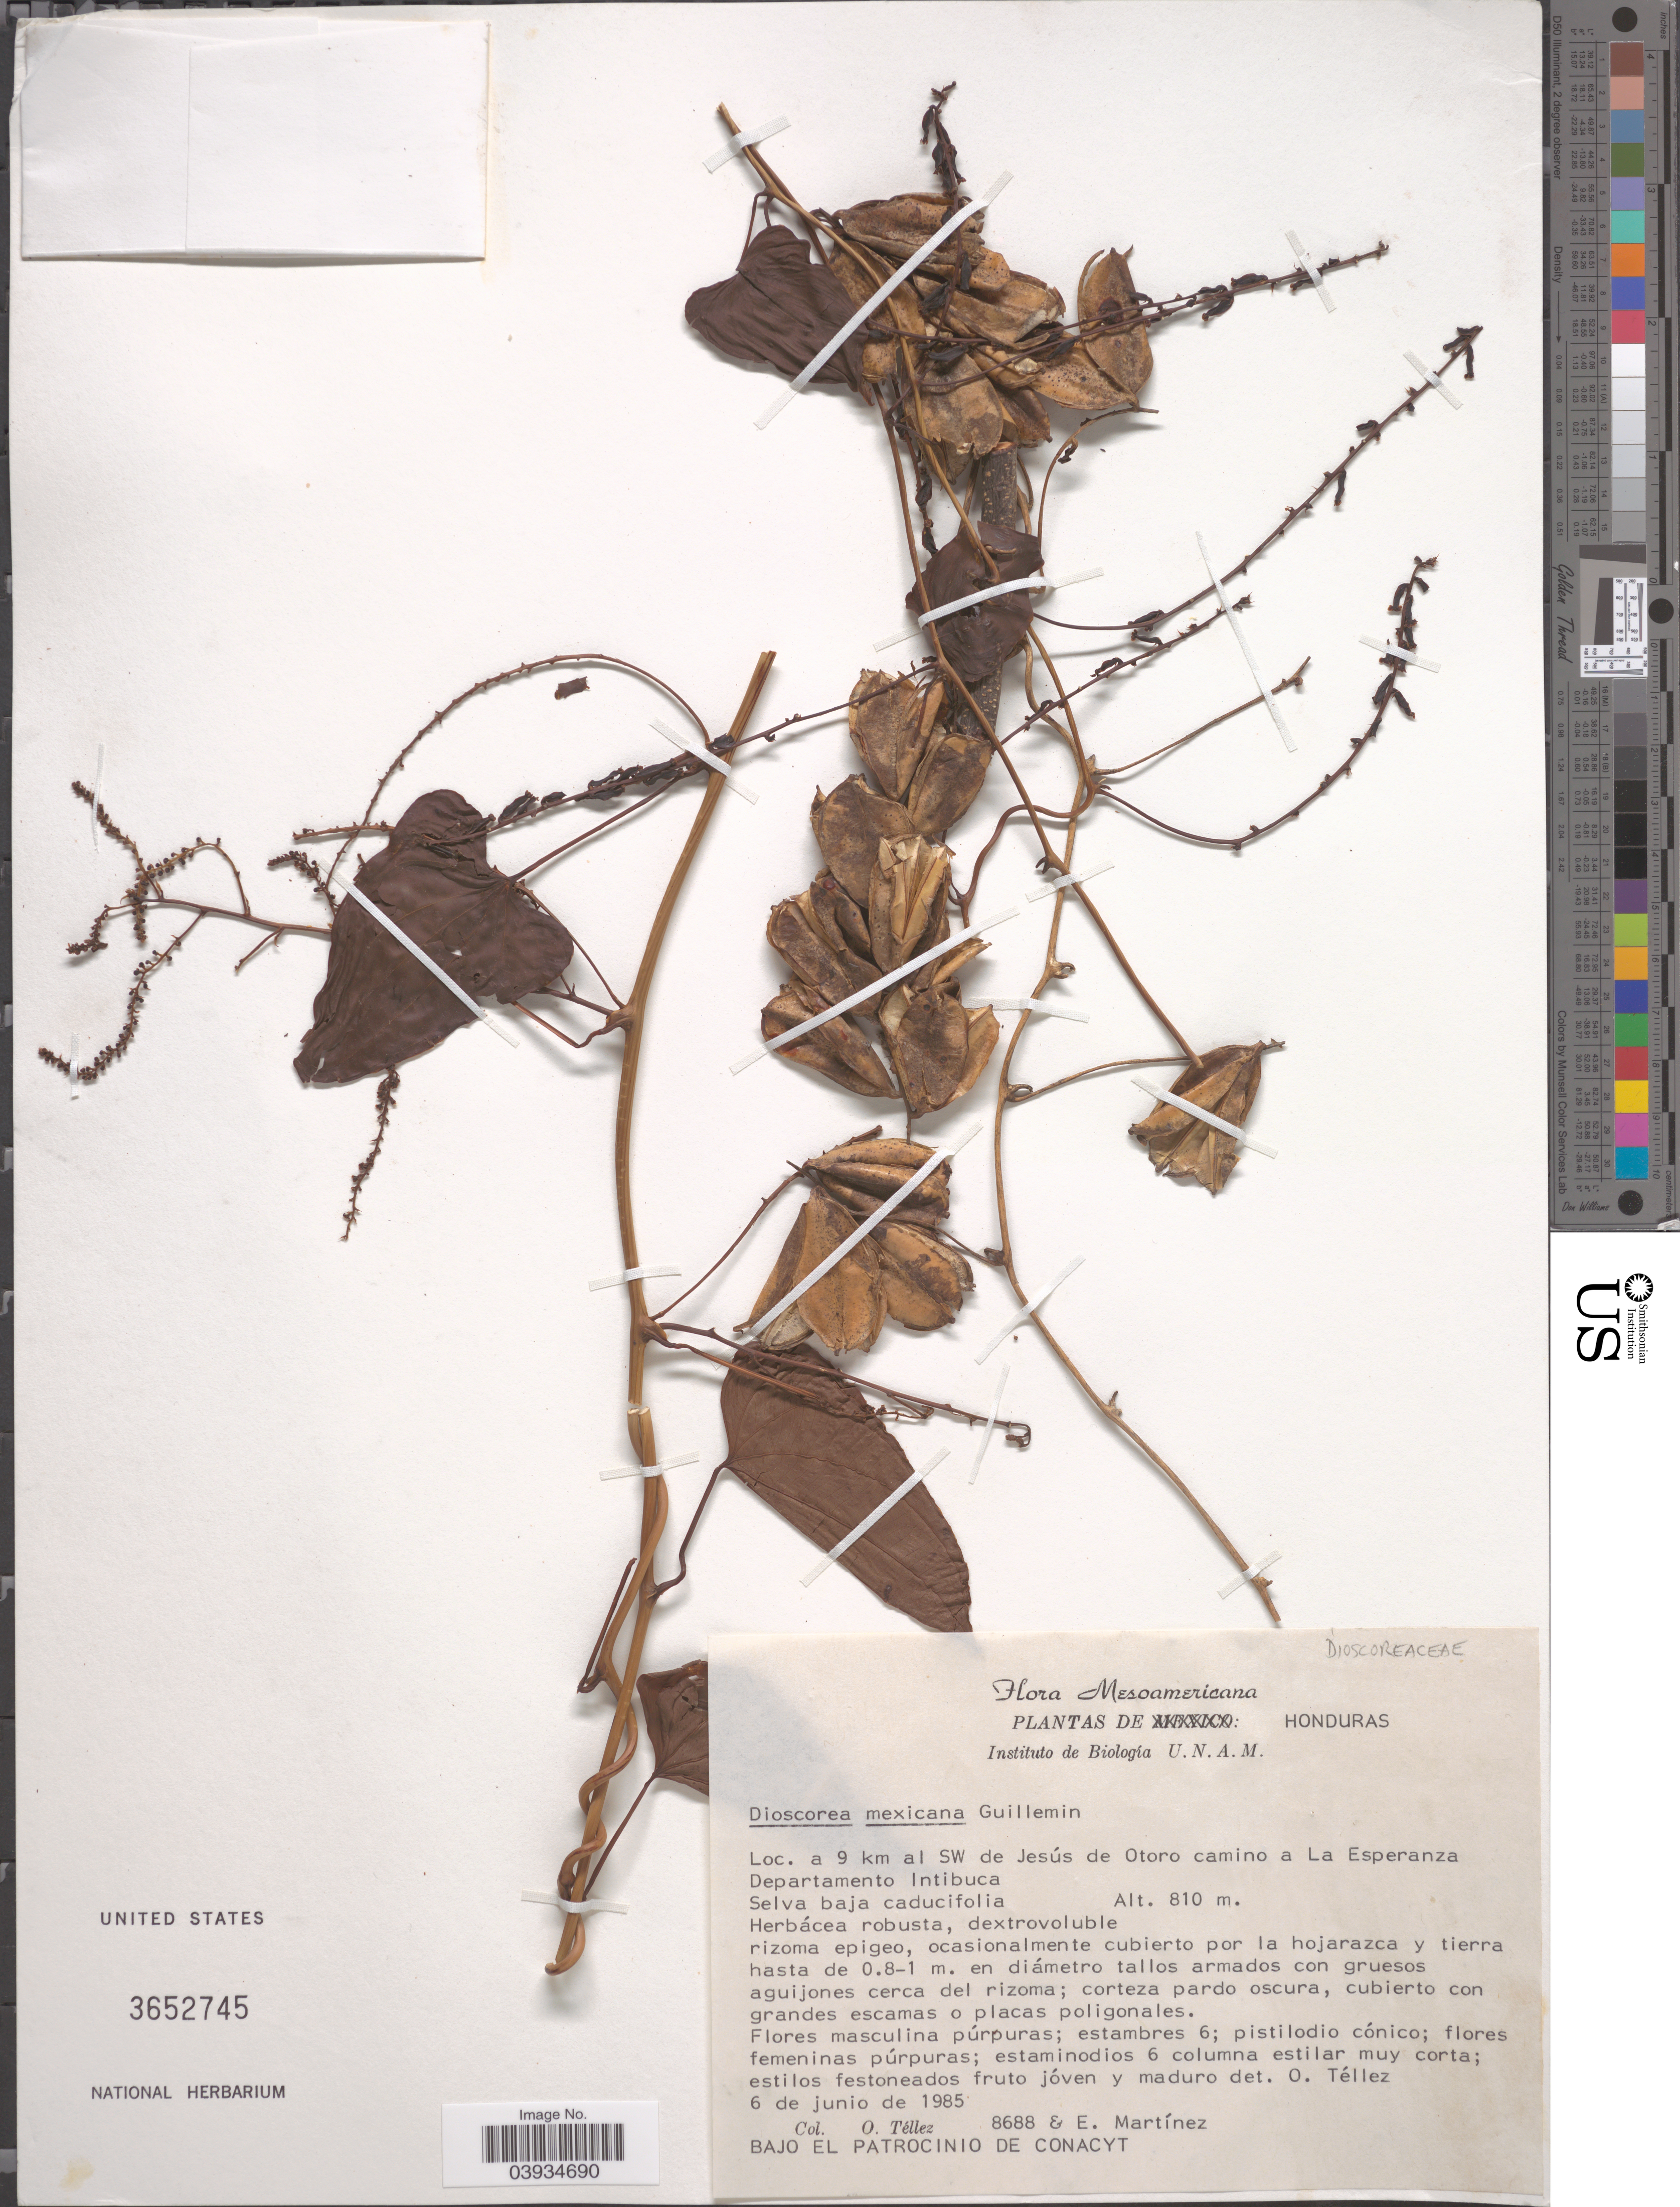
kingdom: Plantae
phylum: Tracheophyta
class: Liliopsida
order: Dioscoreales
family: Dioscoreaceae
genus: Dioscorea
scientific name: Dioscorea mexicana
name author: Scheidw.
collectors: O. Tellez & E. Martínez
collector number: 8688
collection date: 1985-06-06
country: Honduras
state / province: Intibuca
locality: A 9 km al SW de Jesús de Otoro camino a La Esperanza. Departamento Intibuca.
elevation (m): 810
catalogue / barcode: US 3652745